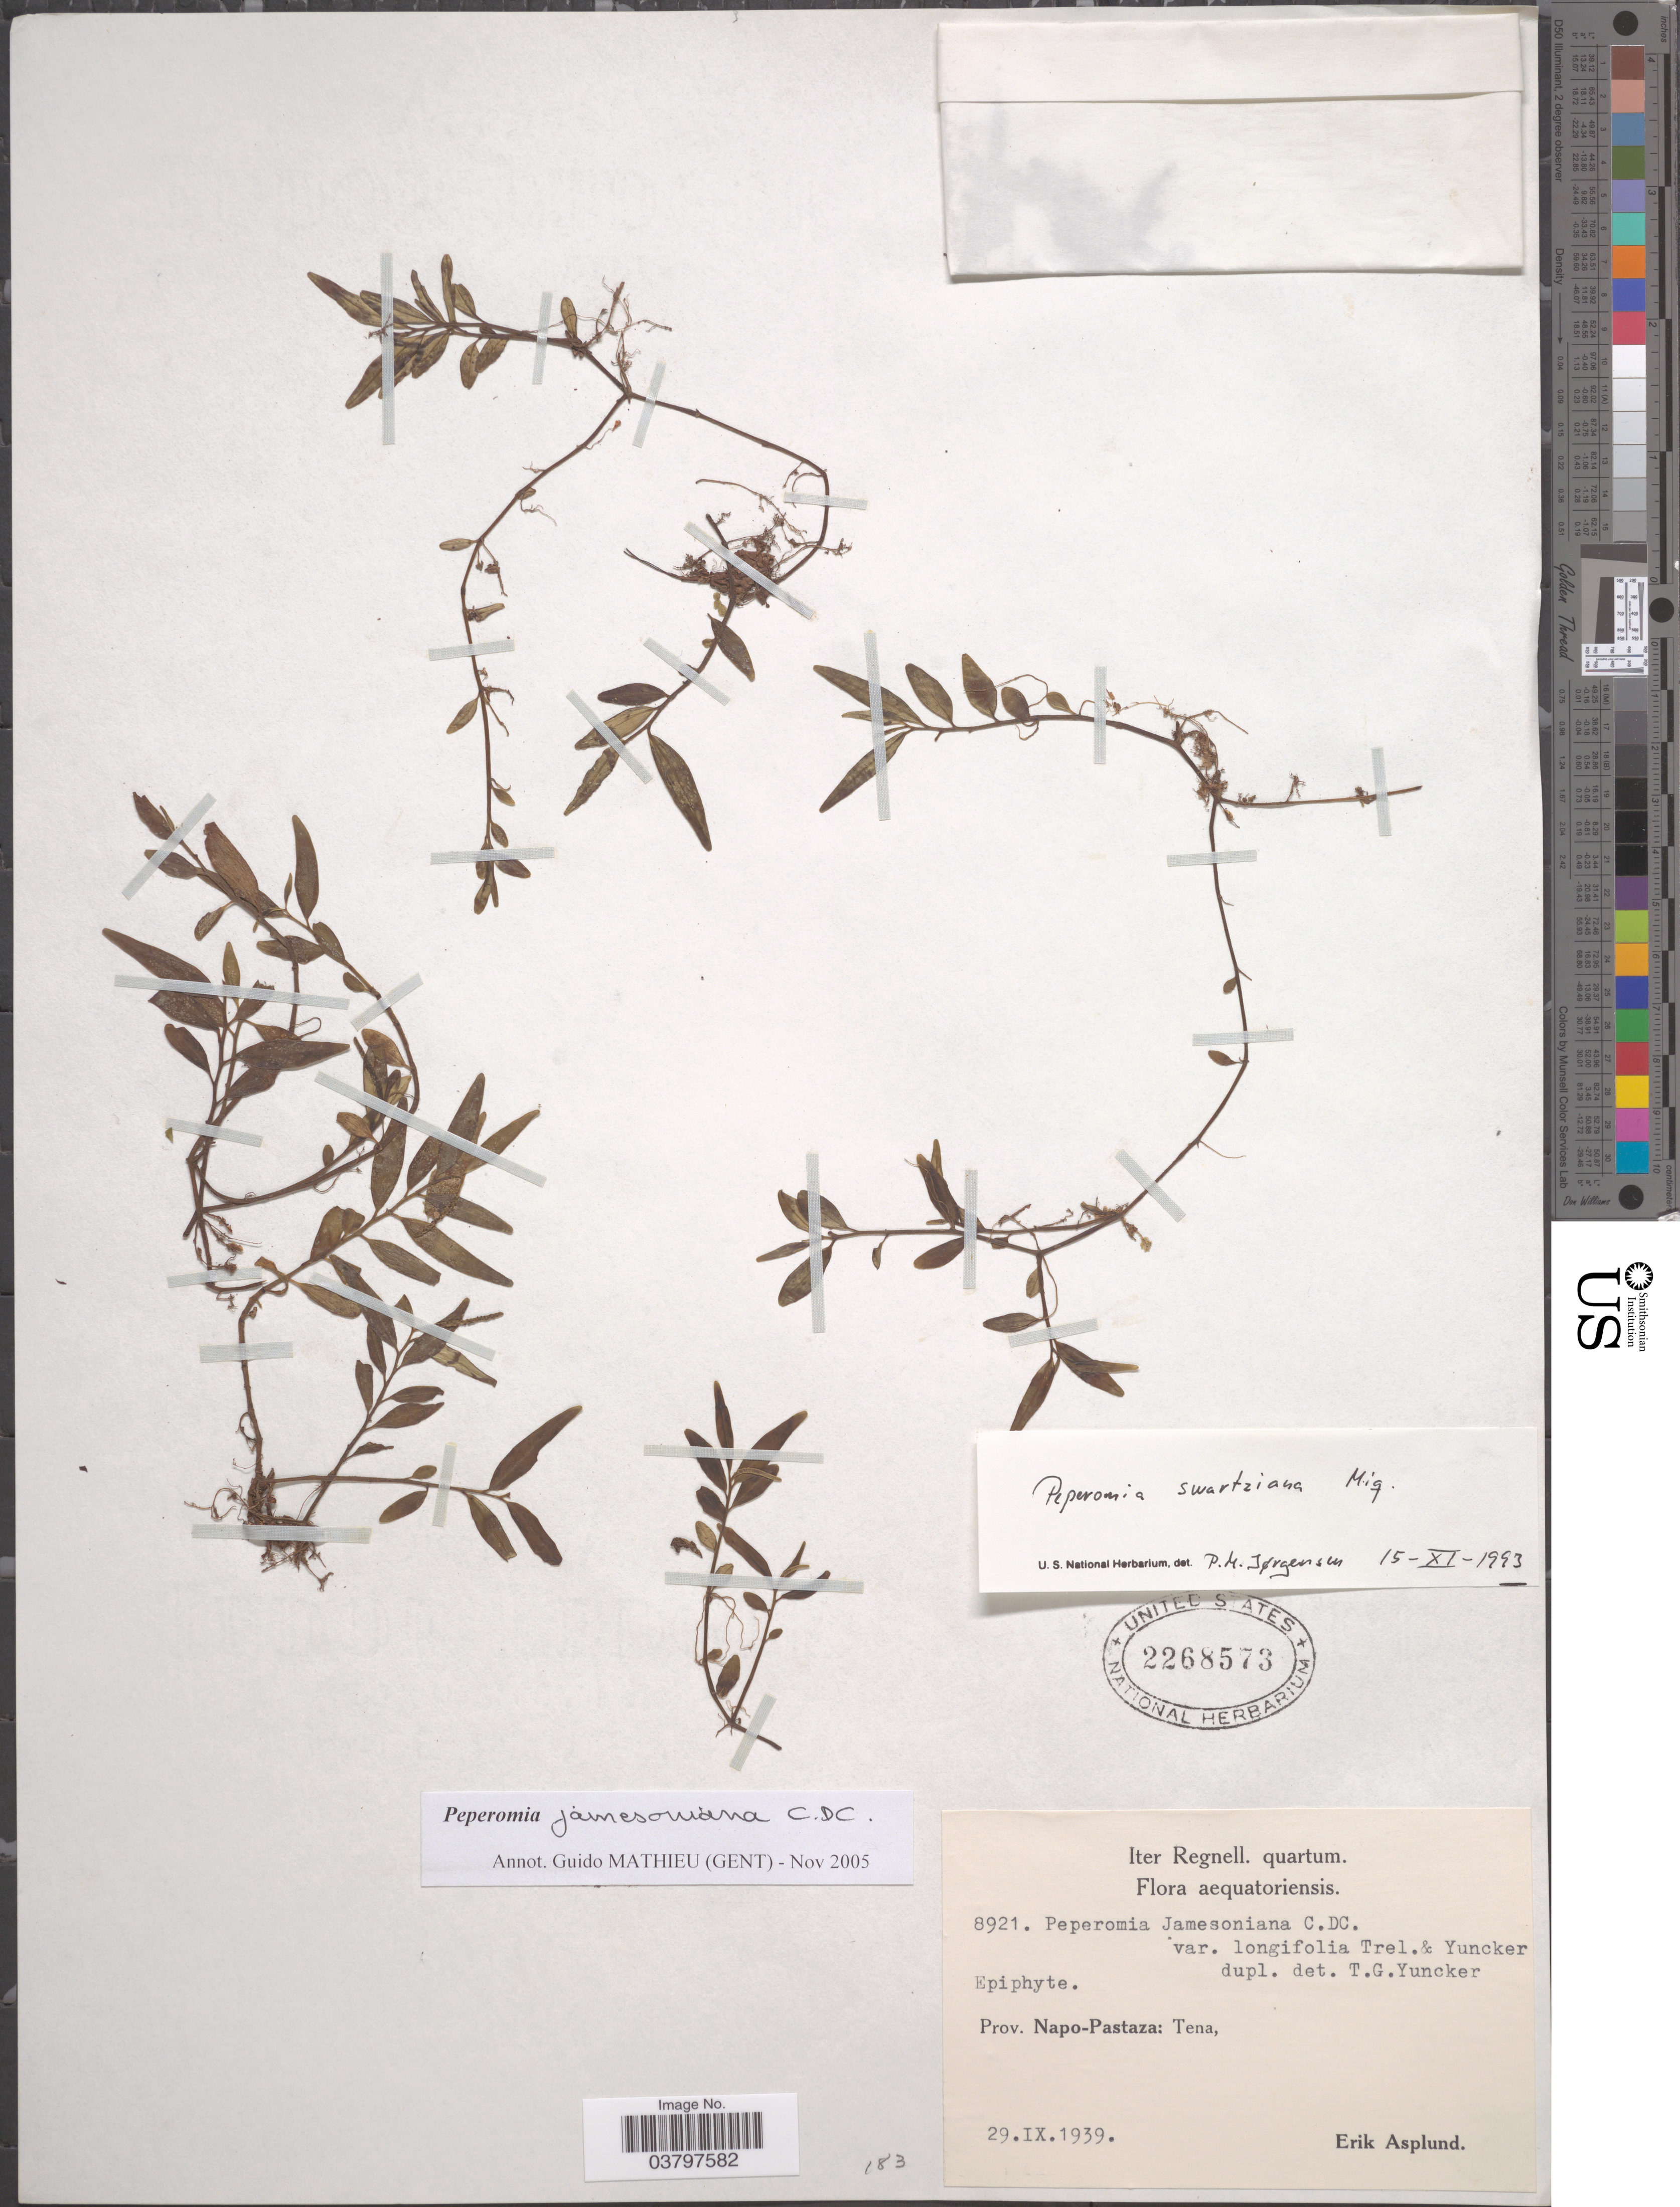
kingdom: Plantae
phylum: Tracheophyta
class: Magnoliopsida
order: Piperales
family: Piperaceae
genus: Peperomia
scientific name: Peperomia jamesoniana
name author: C. DC.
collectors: E. Asplund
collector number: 8921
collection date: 1939-09-29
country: Ecuador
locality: Prov. Napo-Pastaza: Tena.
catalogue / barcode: US 2268573